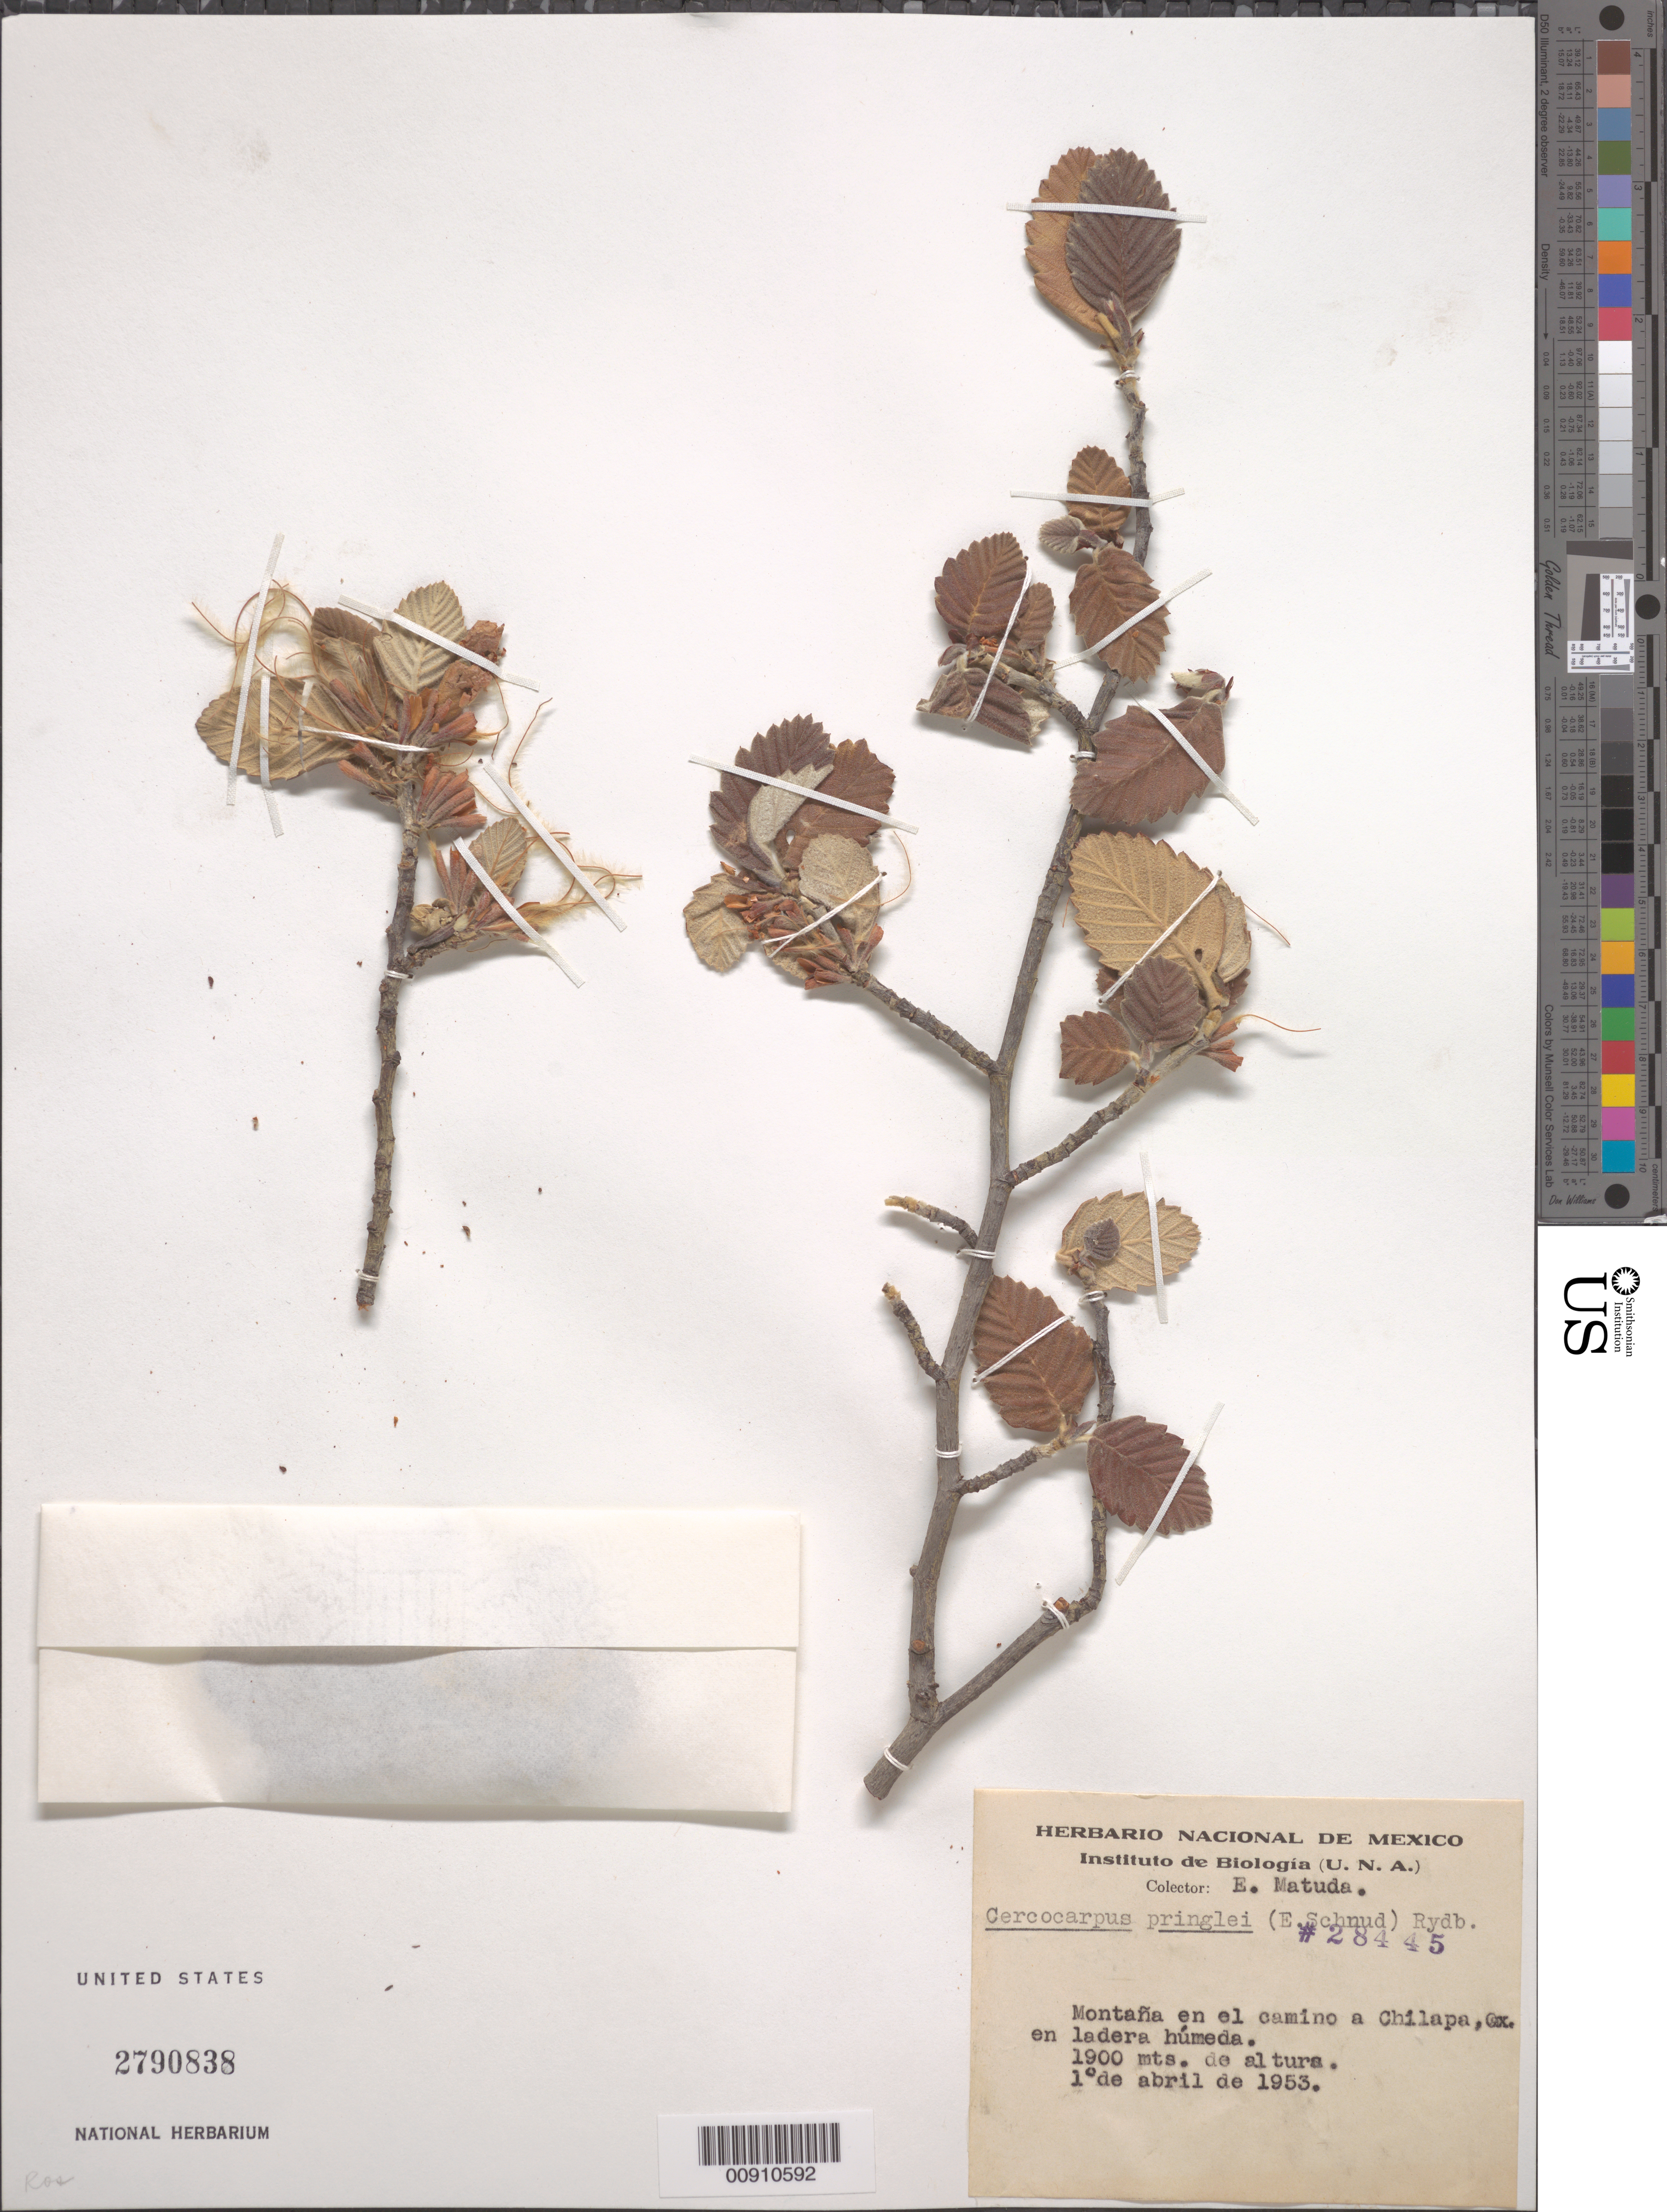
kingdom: Plantae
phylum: Tracheophyta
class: Magnoliopsida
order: Rosales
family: Rosaceae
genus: Cercocarpus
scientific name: Cercocarpus pringlei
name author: (C.K. Schneid.) Rydb.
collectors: E. Matuda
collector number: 28445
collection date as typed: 01 Apr 1953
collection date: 1953-04-01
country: Mexico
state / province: Oaxaca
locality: Montaña en el camino a Chilapa, Oaxaca.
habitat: En ladera húmeda.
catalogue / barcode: US 2790838